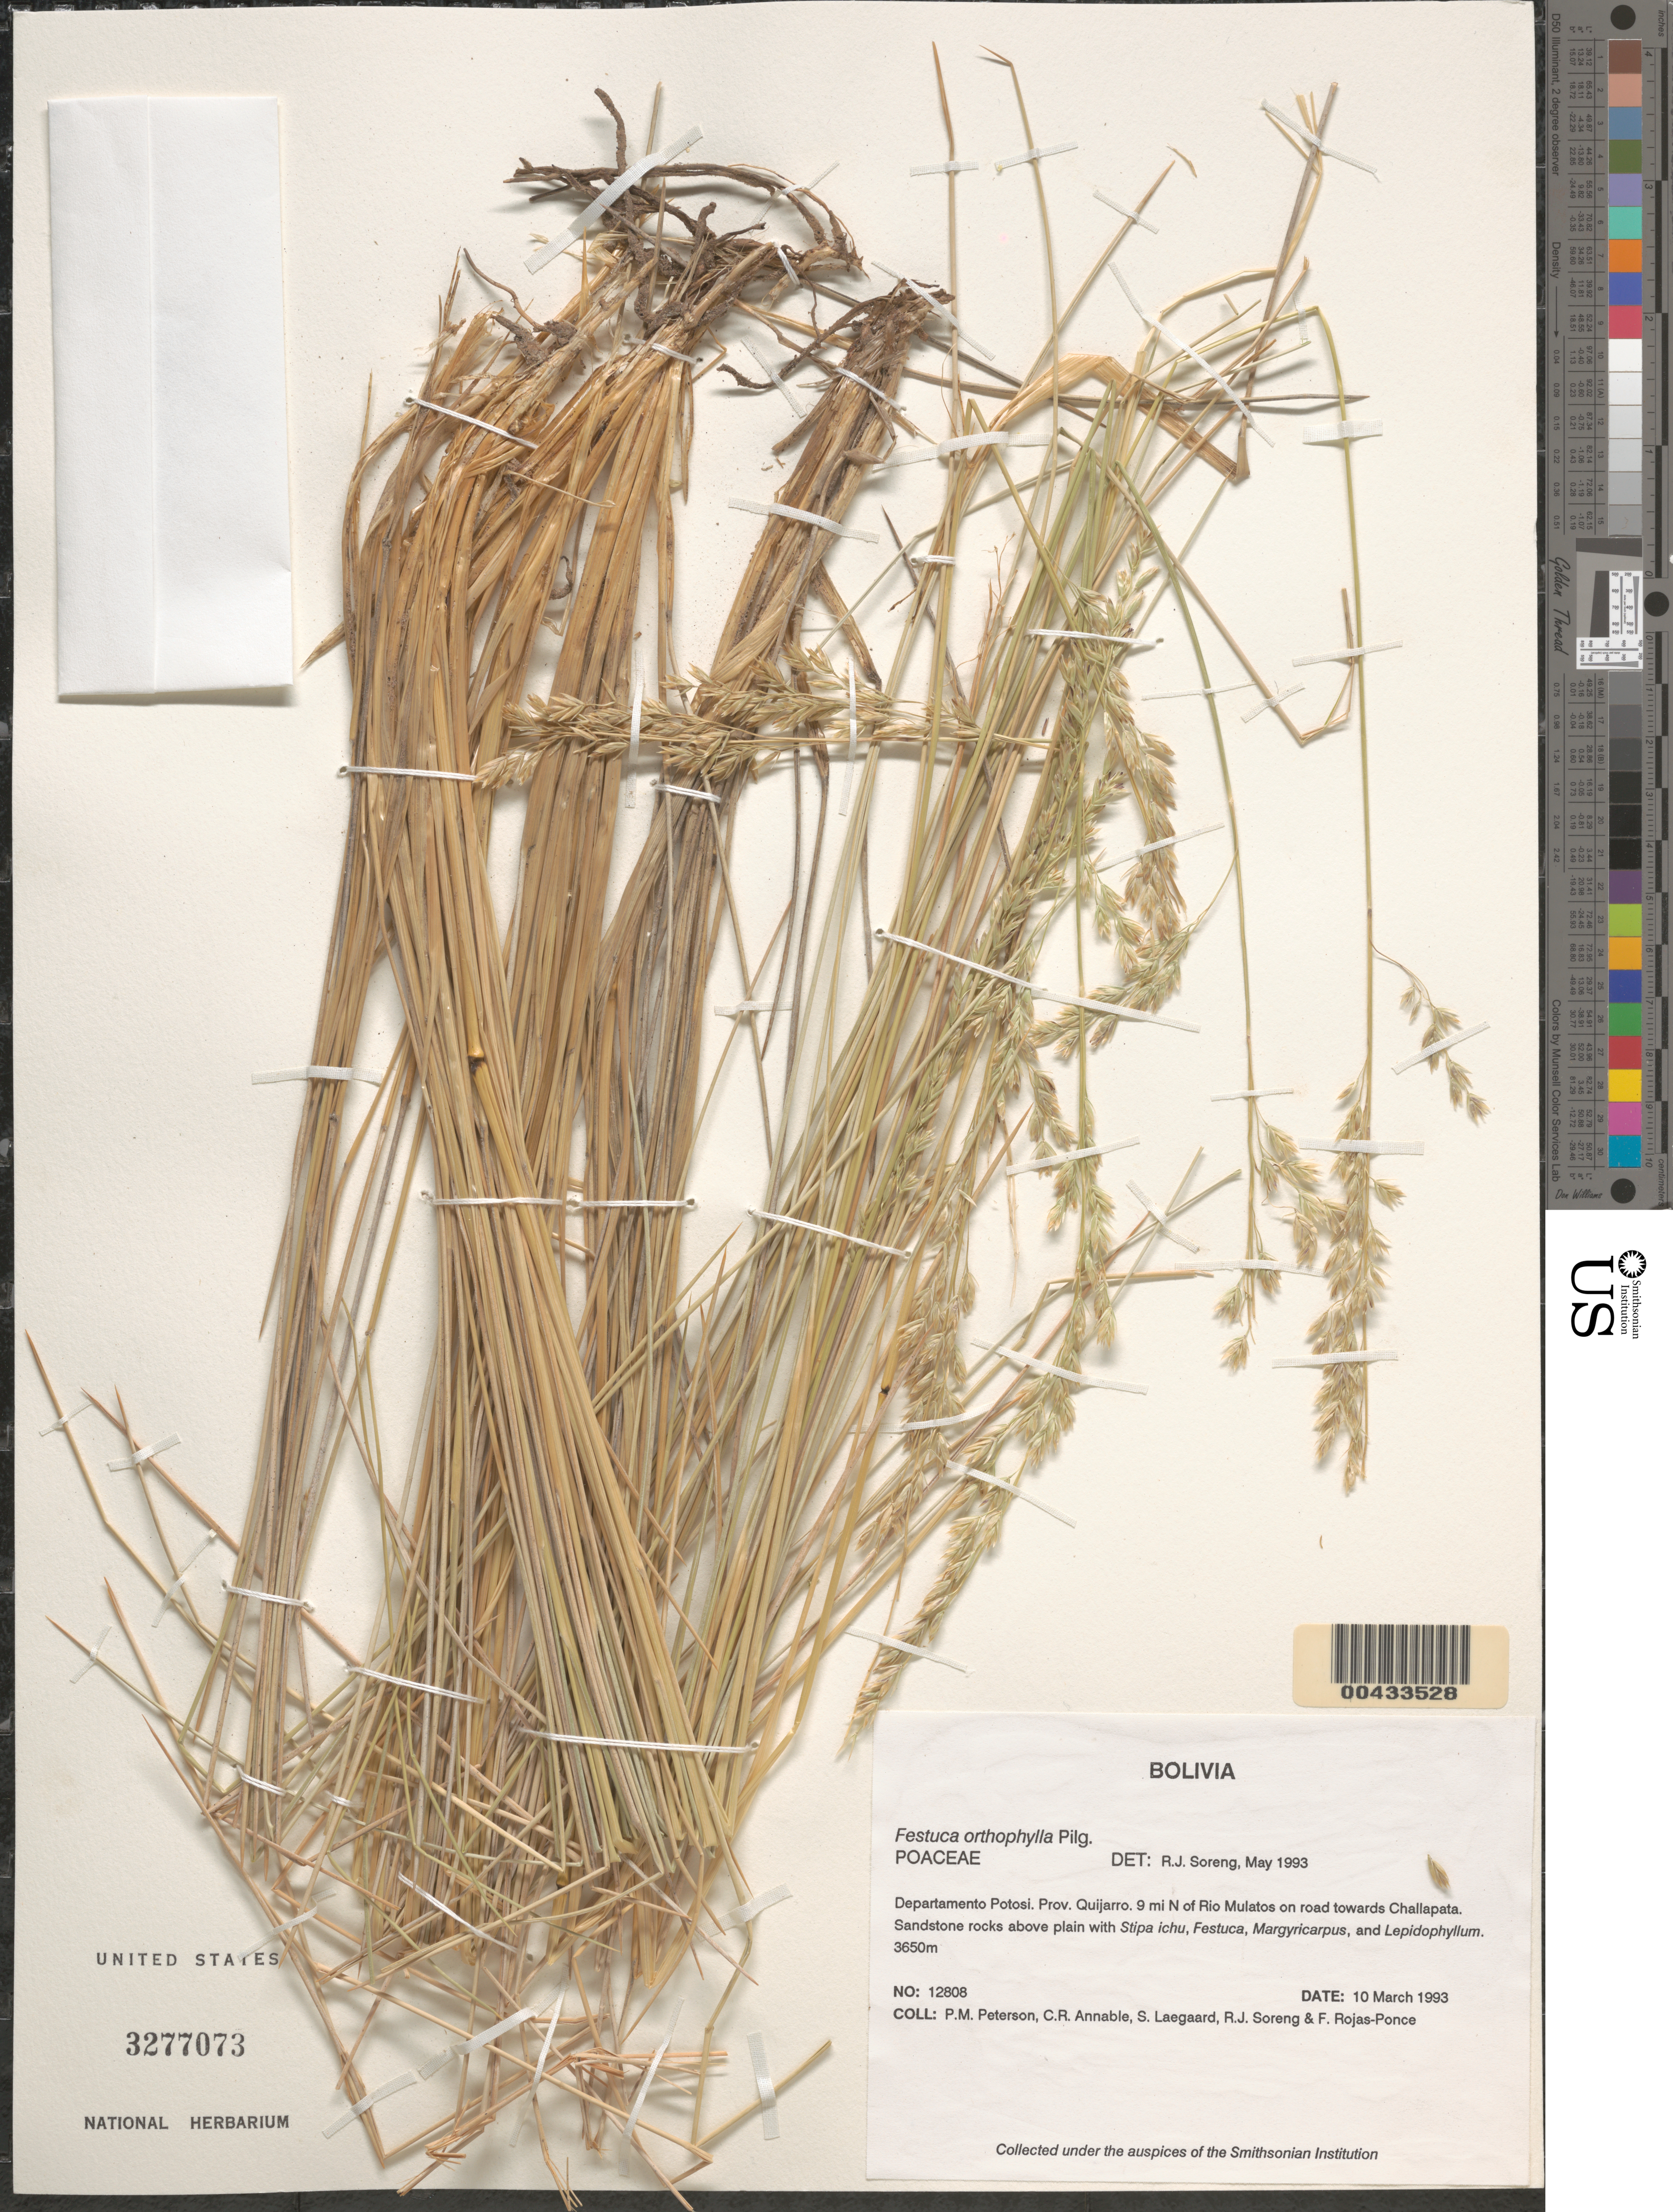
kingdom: Plantae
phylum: Tracheophyta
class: Liliopsida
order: Poales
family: Poaceae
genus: Festuca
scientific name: Festuca orthophylla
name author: Pilg.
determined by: Soreng, Robert J., Research Associate (BOT), Smithsonian Institution - National Museum of Natural History (UNITED STATES)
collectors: P. M. Peterson, C. R. Annable, S. Lægaard, R. J. Soreng & F. Rojas-Ponce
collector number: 12808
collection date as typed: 10 Mar 1993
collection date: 1993-03-10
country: Bolivia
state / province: Potosí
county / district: Quijarro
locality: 9 mi N of Rio Mulatos on road towards Challapata.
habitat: Sandstone rocks above plain with Stipa ichu, Festuca, Margyricarpus, and Lepidophyllum.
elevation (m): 3650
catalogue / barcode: US 3277073